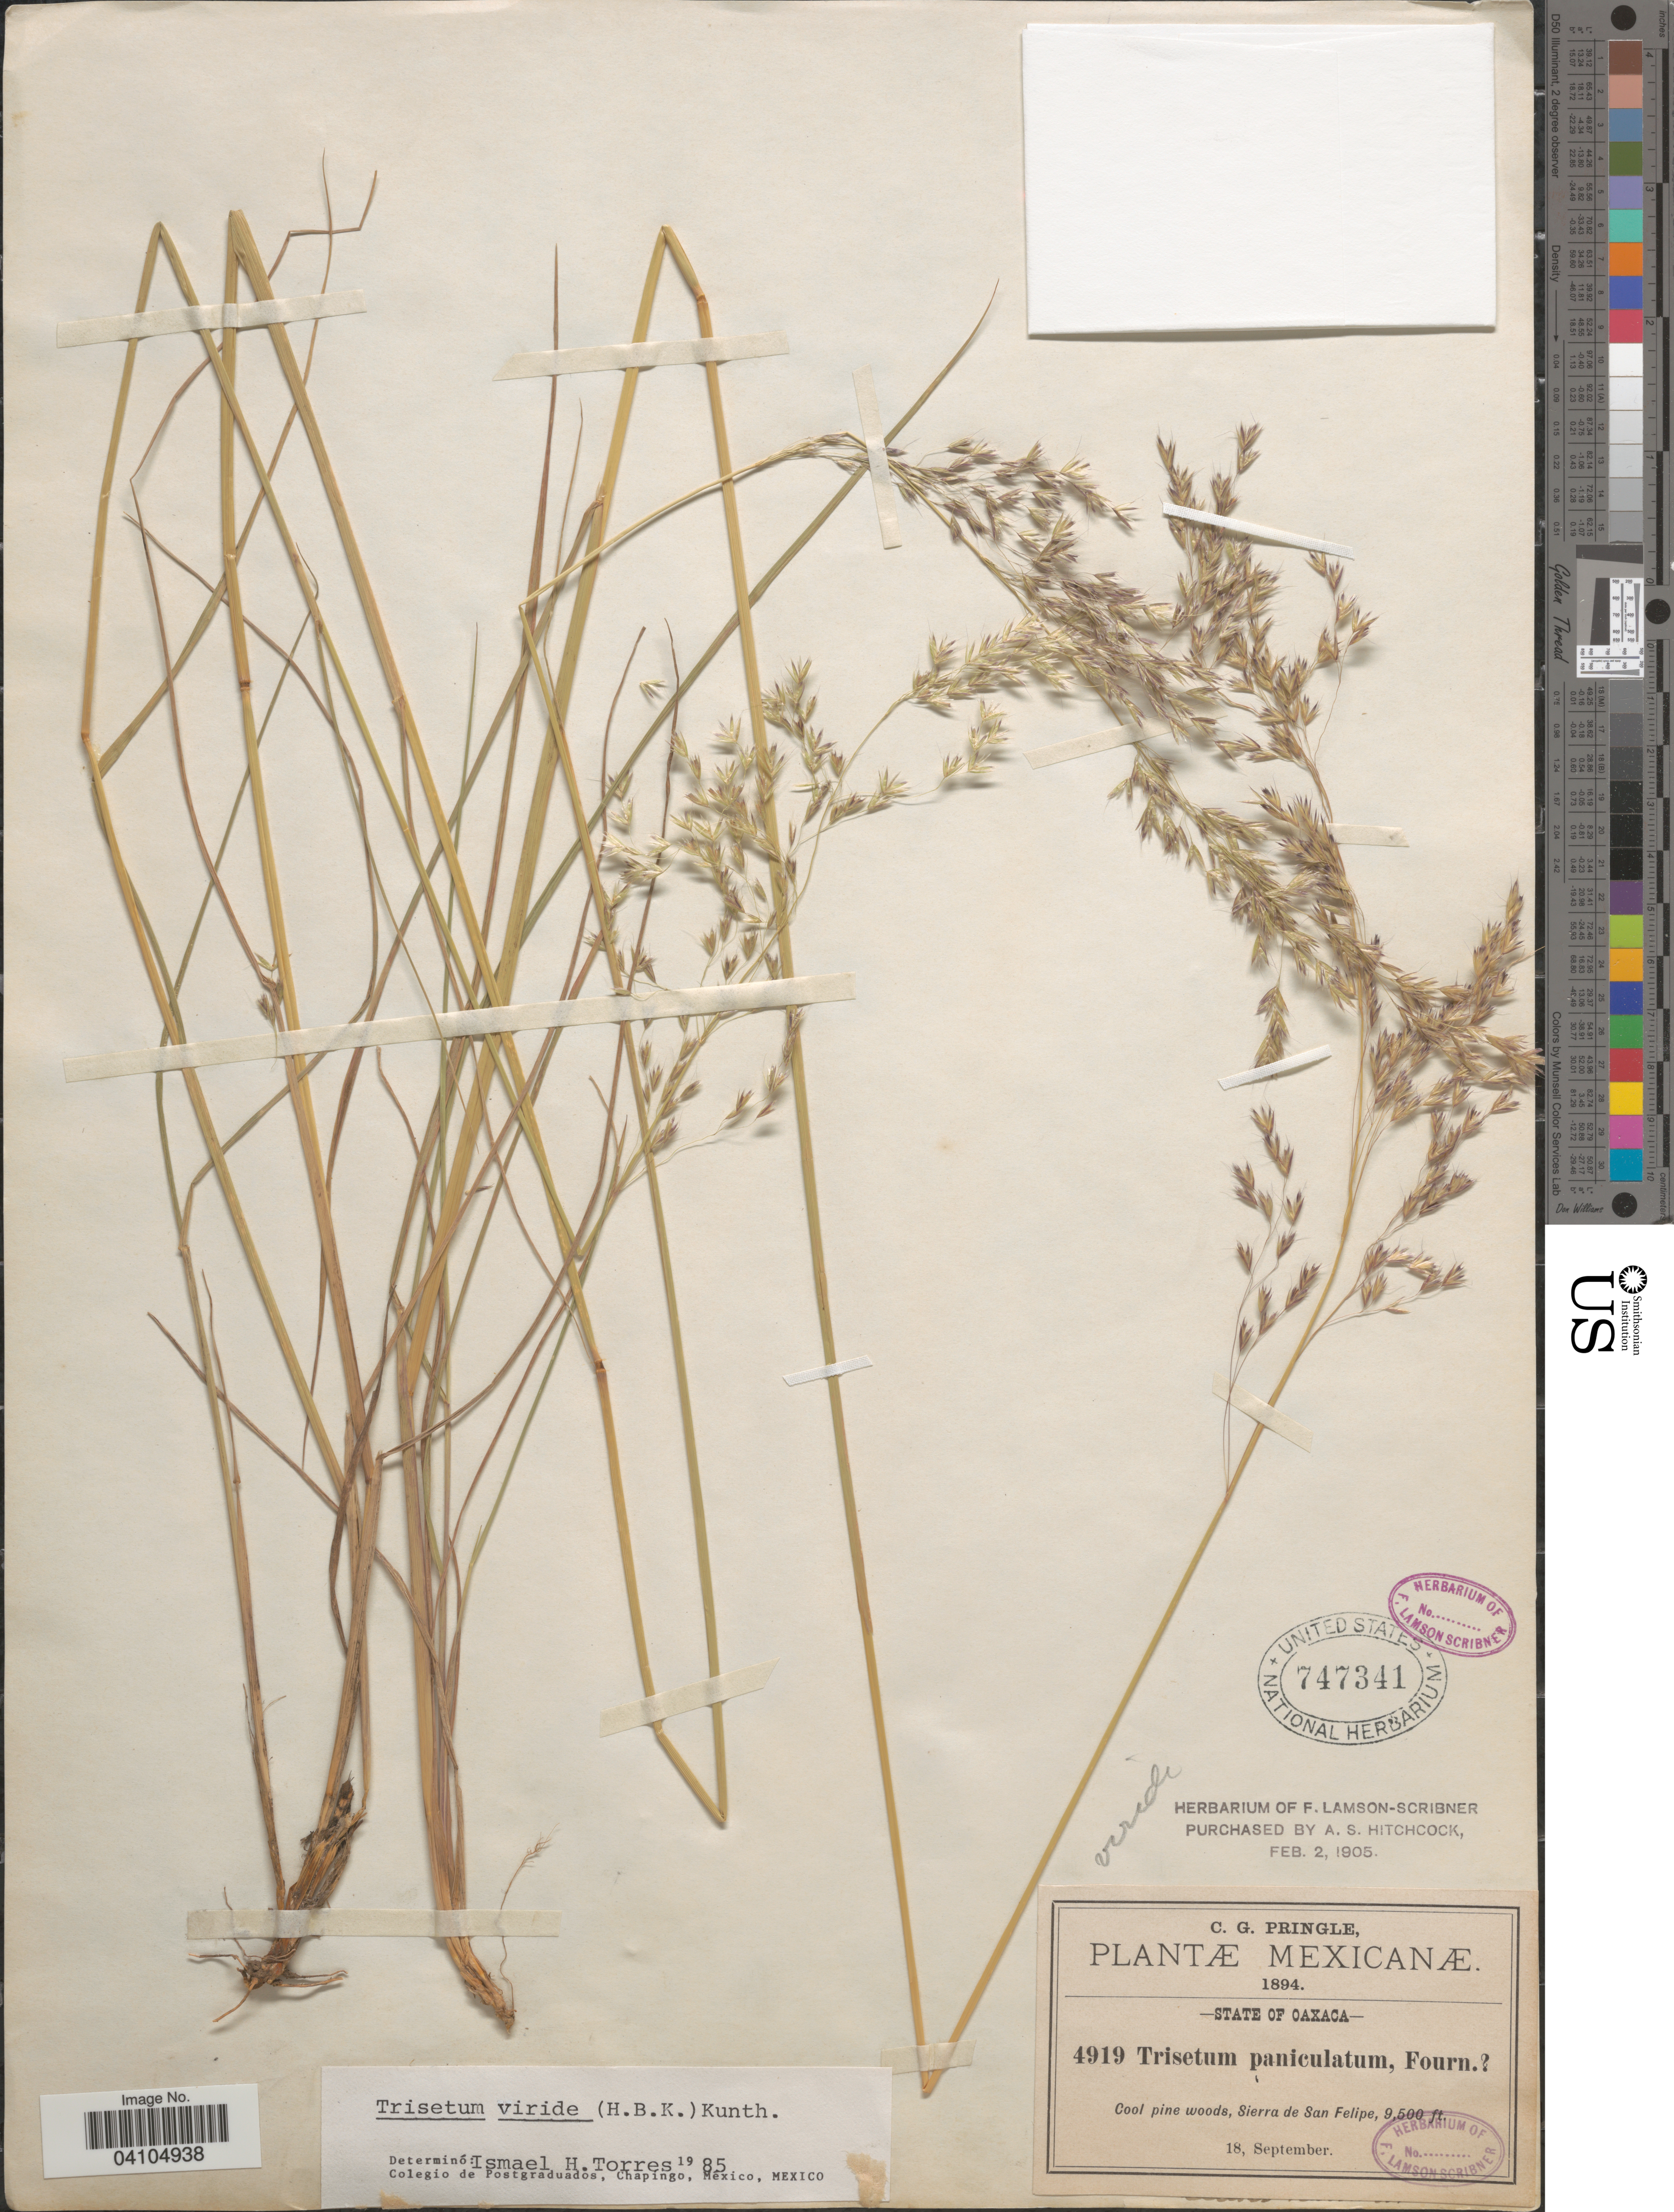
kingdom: Plantae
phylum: Tracheophyta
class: Liliopsida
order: Poales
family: Poaceae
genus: Peyritschia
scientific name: Peyritschia viridis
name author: (Kunth) P.M. Peterson et al.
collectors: C. G. Pringle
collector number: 4919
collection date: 1894-09-18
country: Mexico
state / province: Oaxaca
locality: Sierra de San Felipe.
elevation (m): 2896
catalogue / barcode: US 747341